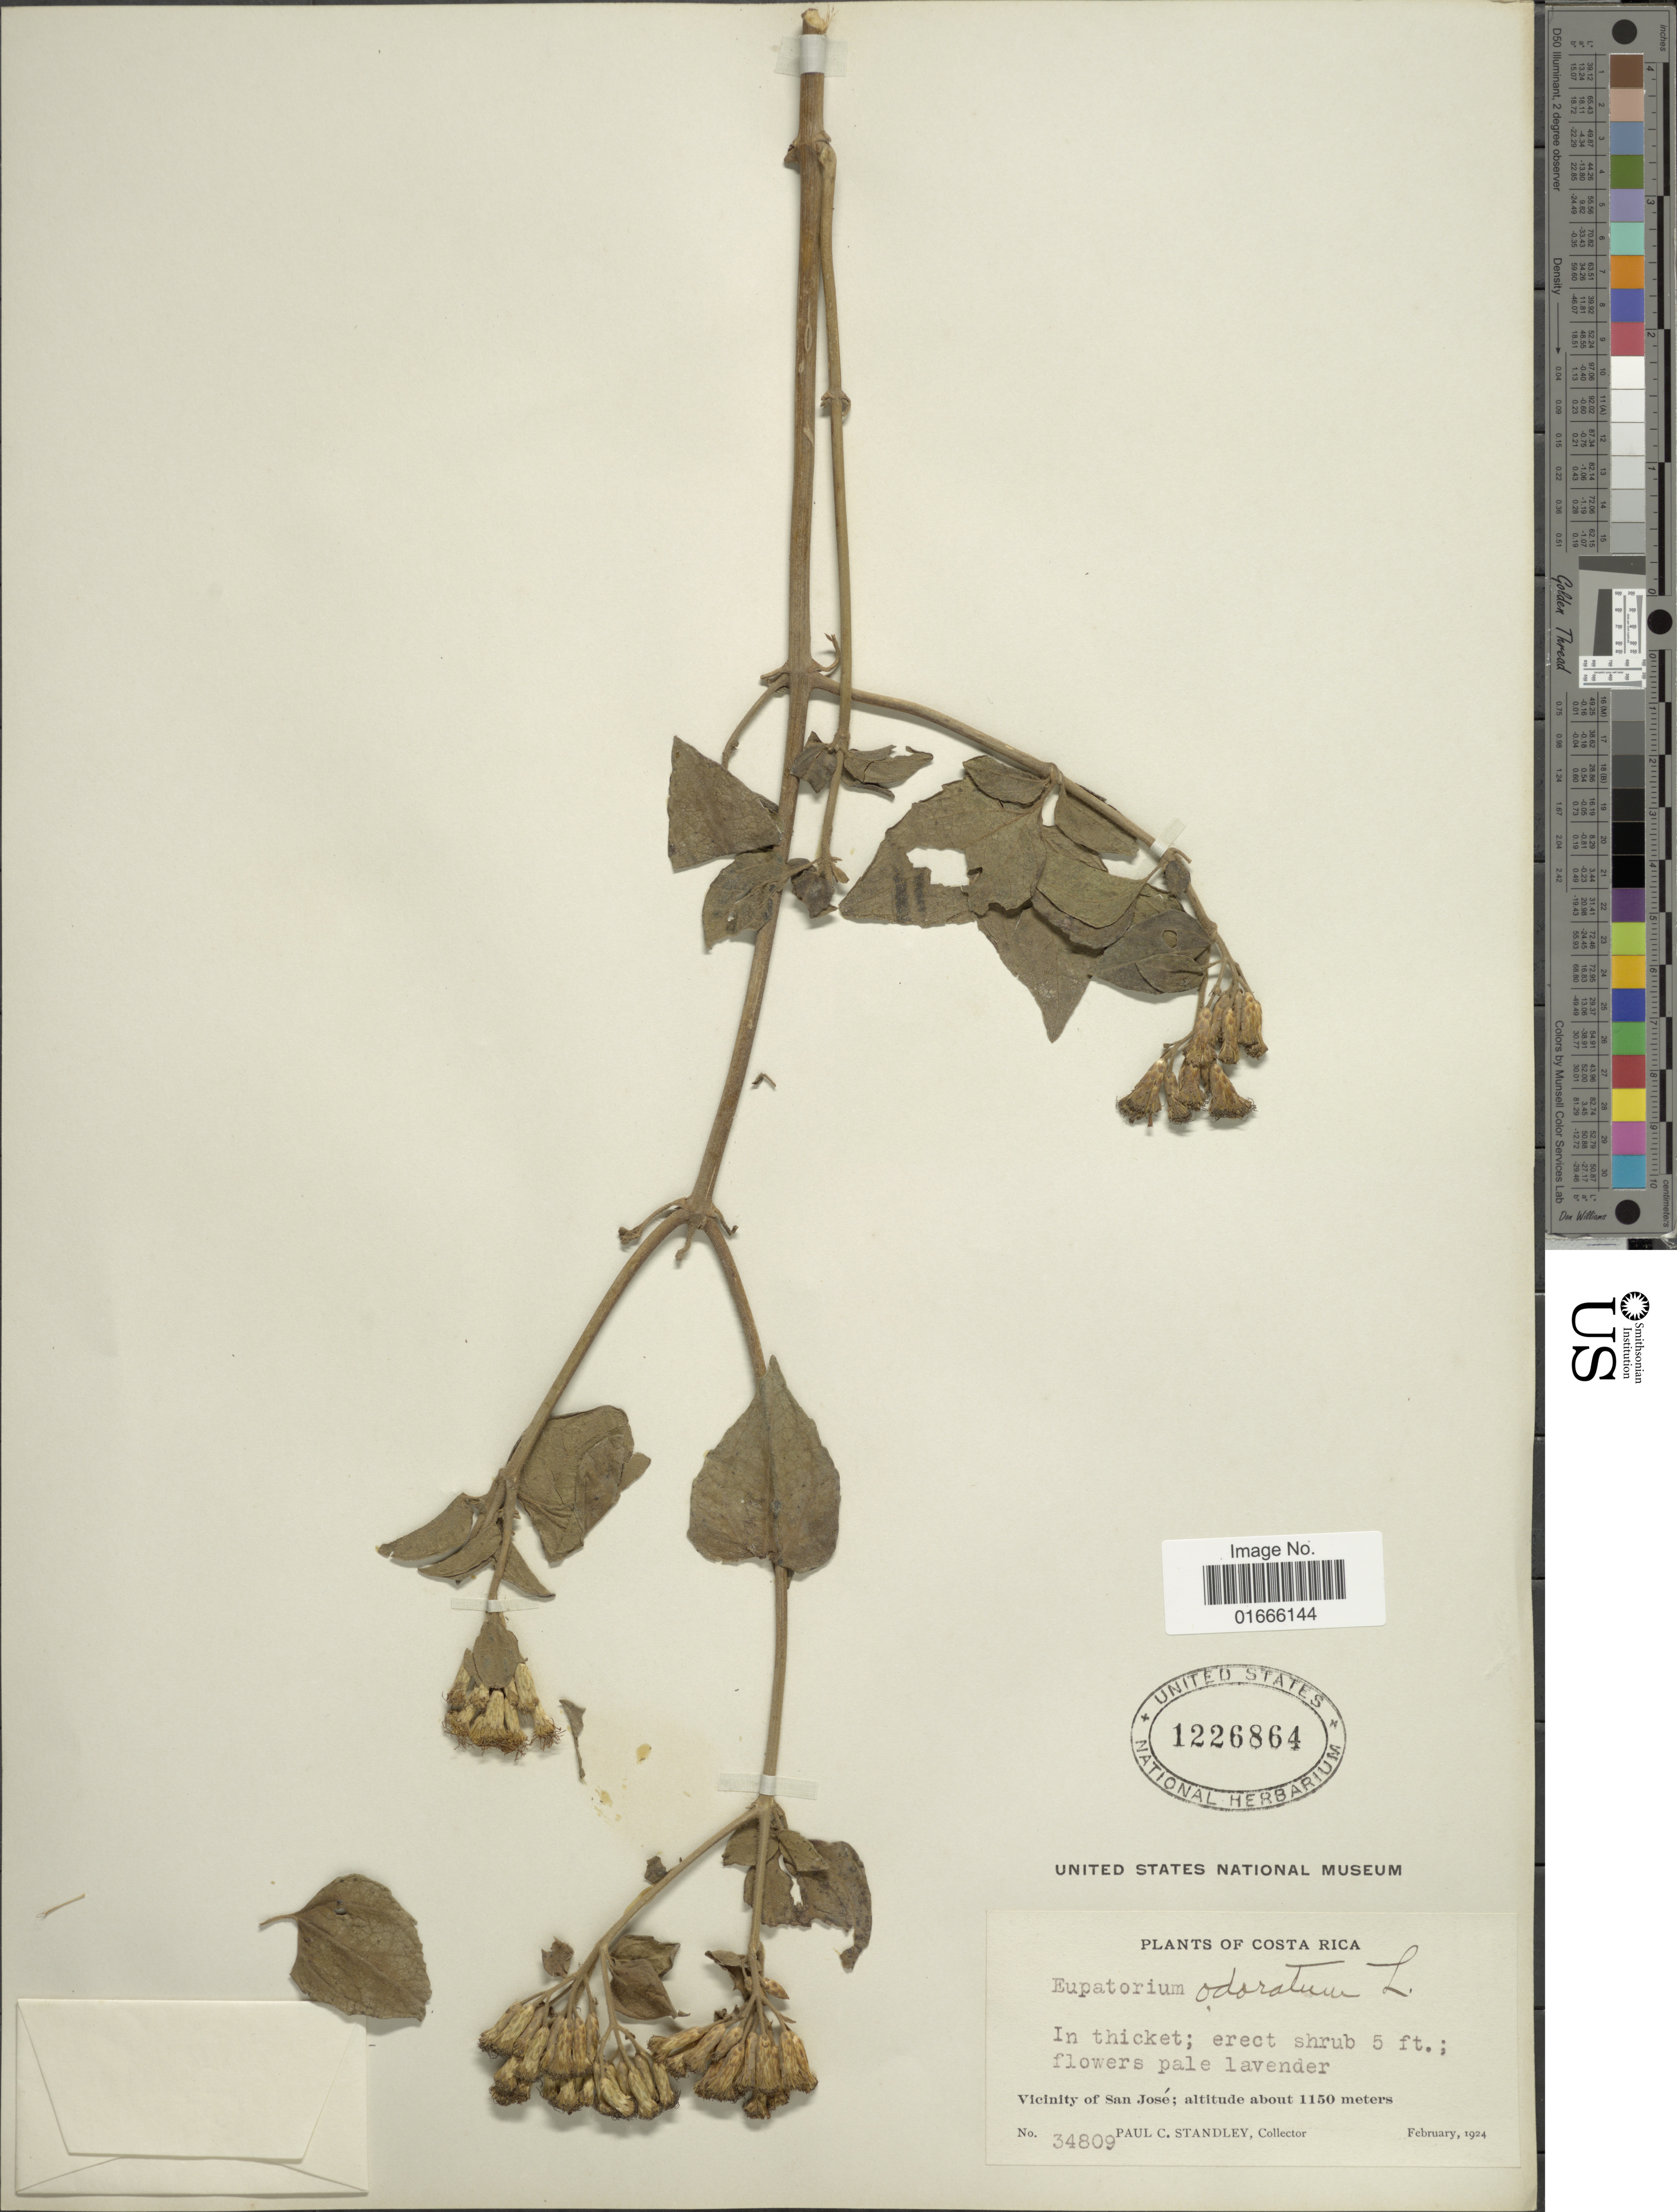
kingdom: Plantae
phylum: Tracheophyta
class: Magnoliopsida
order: Asterales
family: Asteraceae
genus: Chromolaena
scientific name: Chromolaena odorata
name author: (L.) R.M. King & H. Rob.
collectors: P. C. Standley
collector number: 34809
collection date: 1924-02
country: Costa Rica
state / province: San José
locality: Vicinity of San Jose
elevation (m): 1150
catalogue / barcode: US 1226864